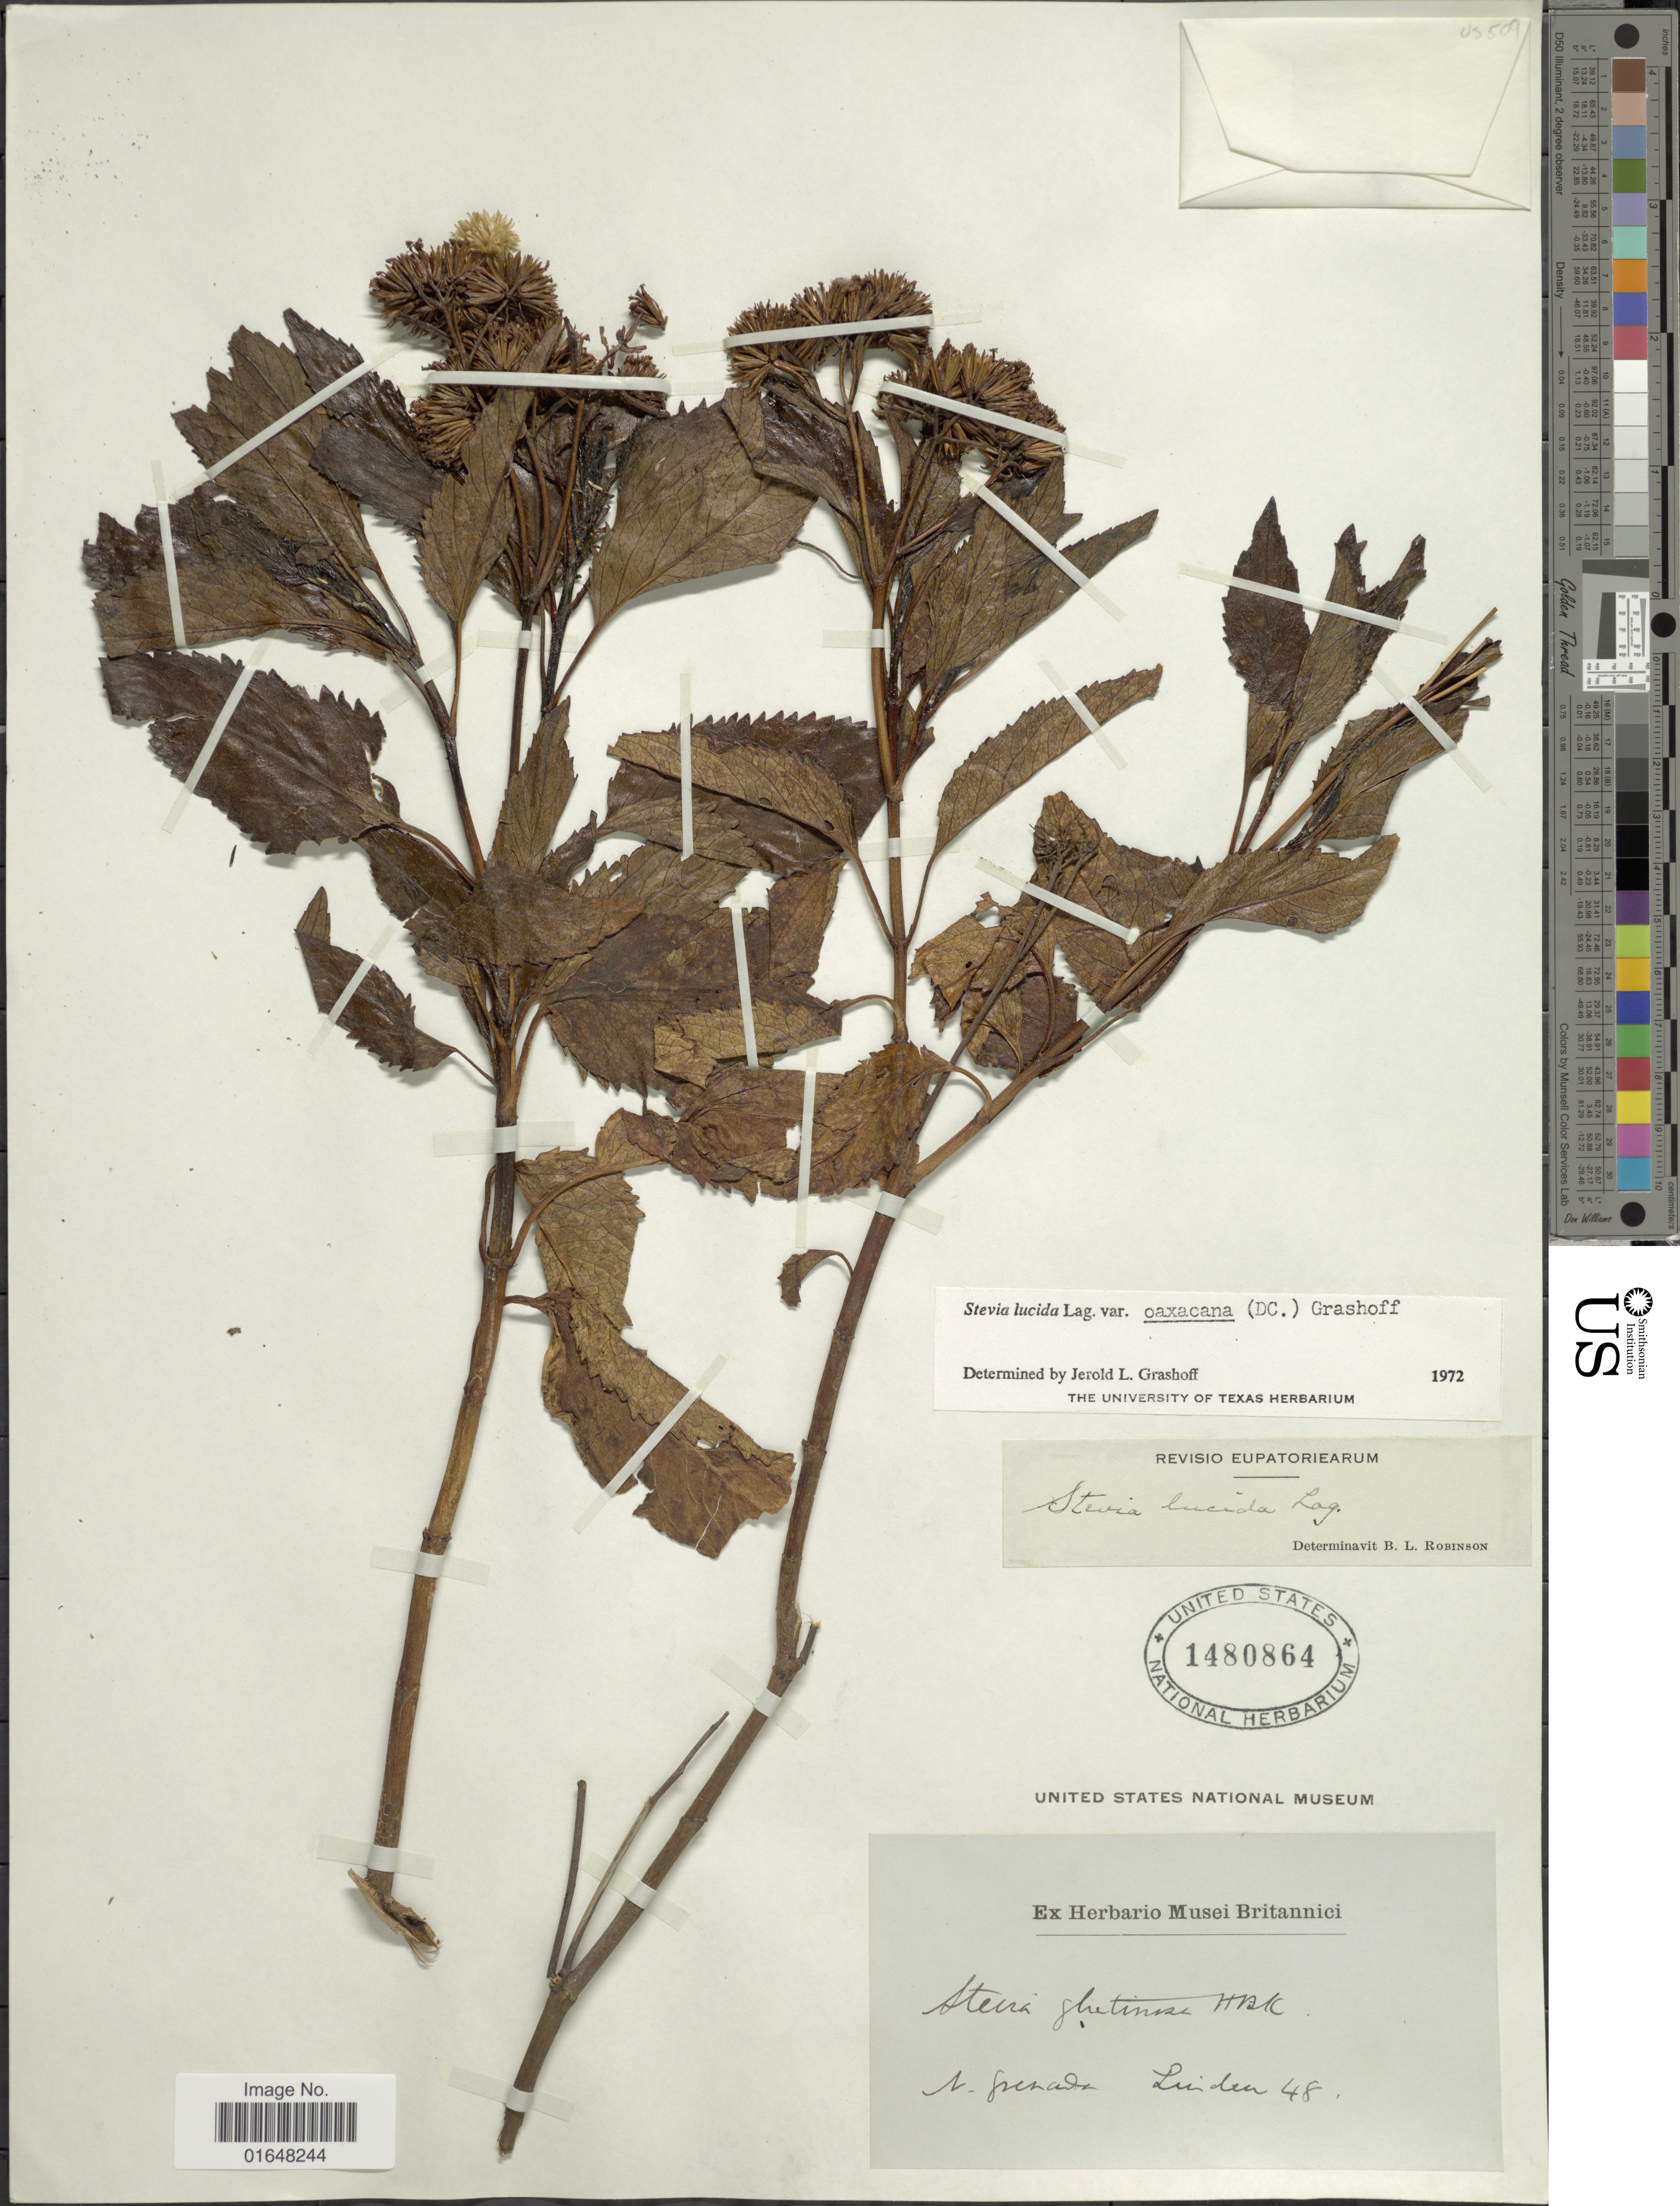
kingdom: Plantae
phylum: Tracheophyta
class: Magnoliopsida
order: Asterales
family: Asteraceae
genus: Stevia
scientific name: Stevia lucida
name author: Lag.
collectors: -- Linden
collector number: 48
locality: N. Grenada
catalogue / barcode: US 1480864